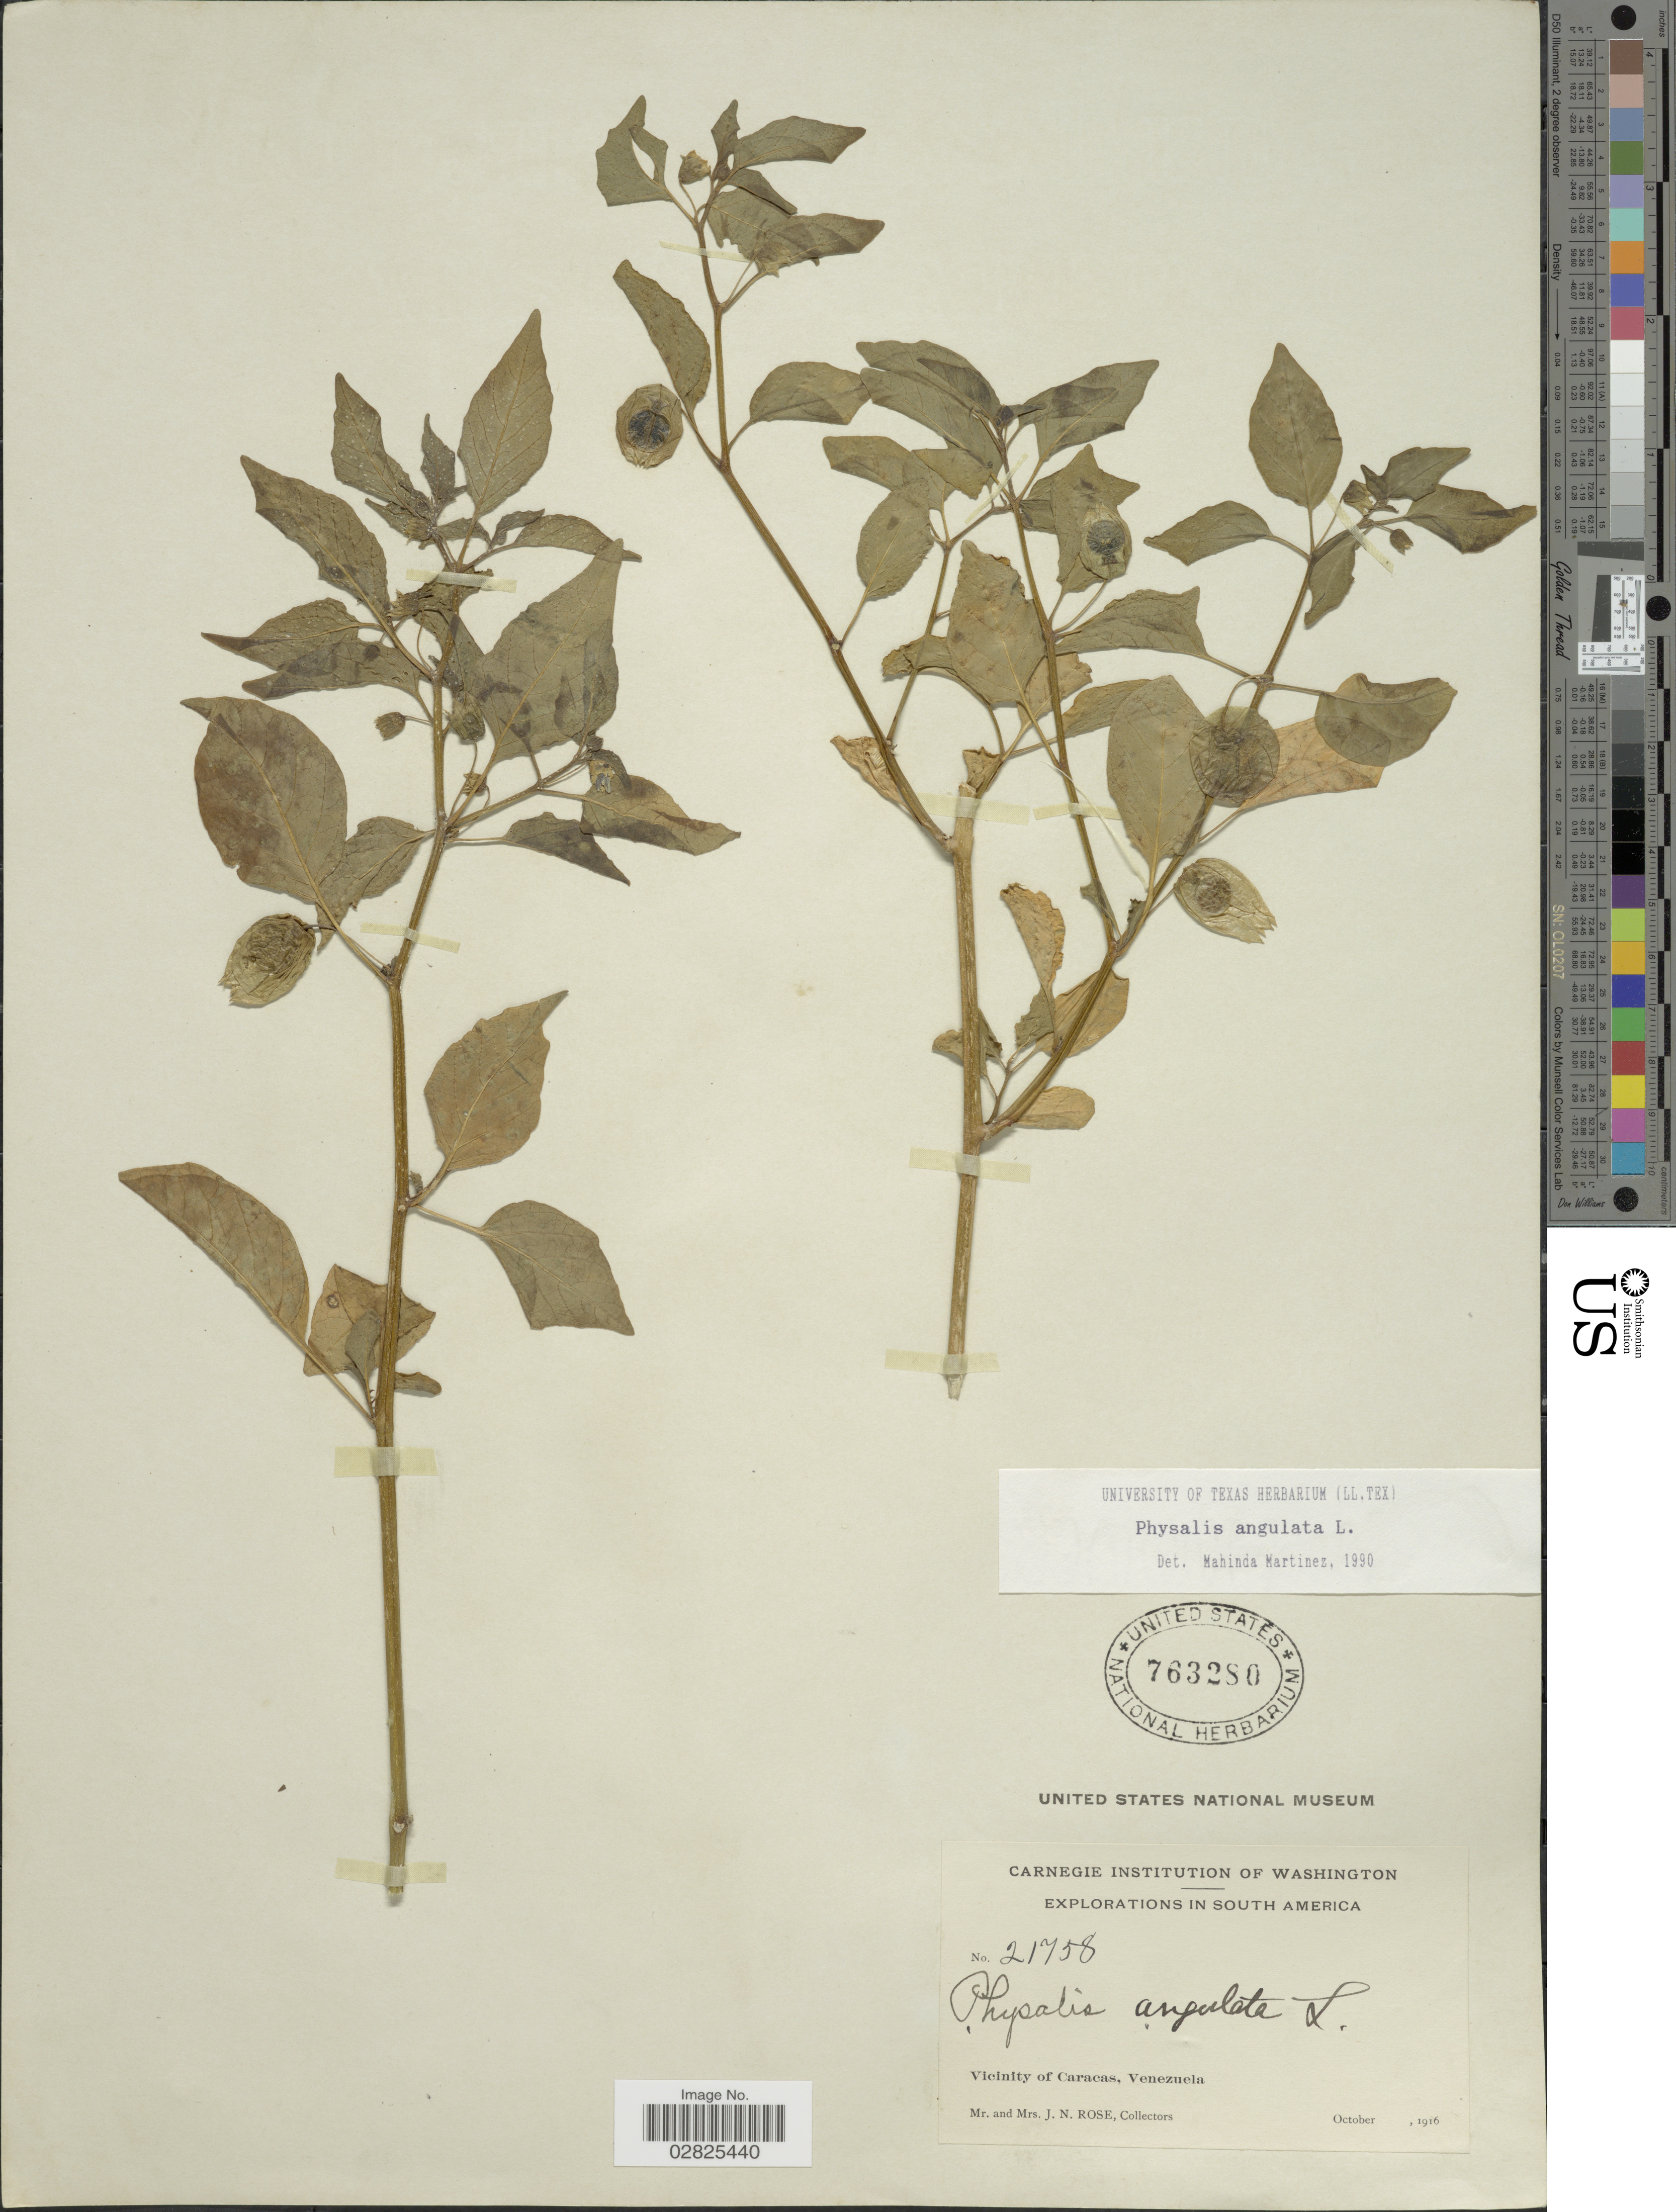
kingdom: Plantae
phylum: Tracheophyta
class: Magnoliopsida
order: Solanales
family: Solanaceae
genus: Physalis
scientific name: Physalis angulata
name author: L.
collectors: J. N. Rose & L. B. Rose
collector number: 21758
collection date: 1916-10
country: Venezuela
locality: Vicinity of Caracas.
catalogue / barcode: US 763280